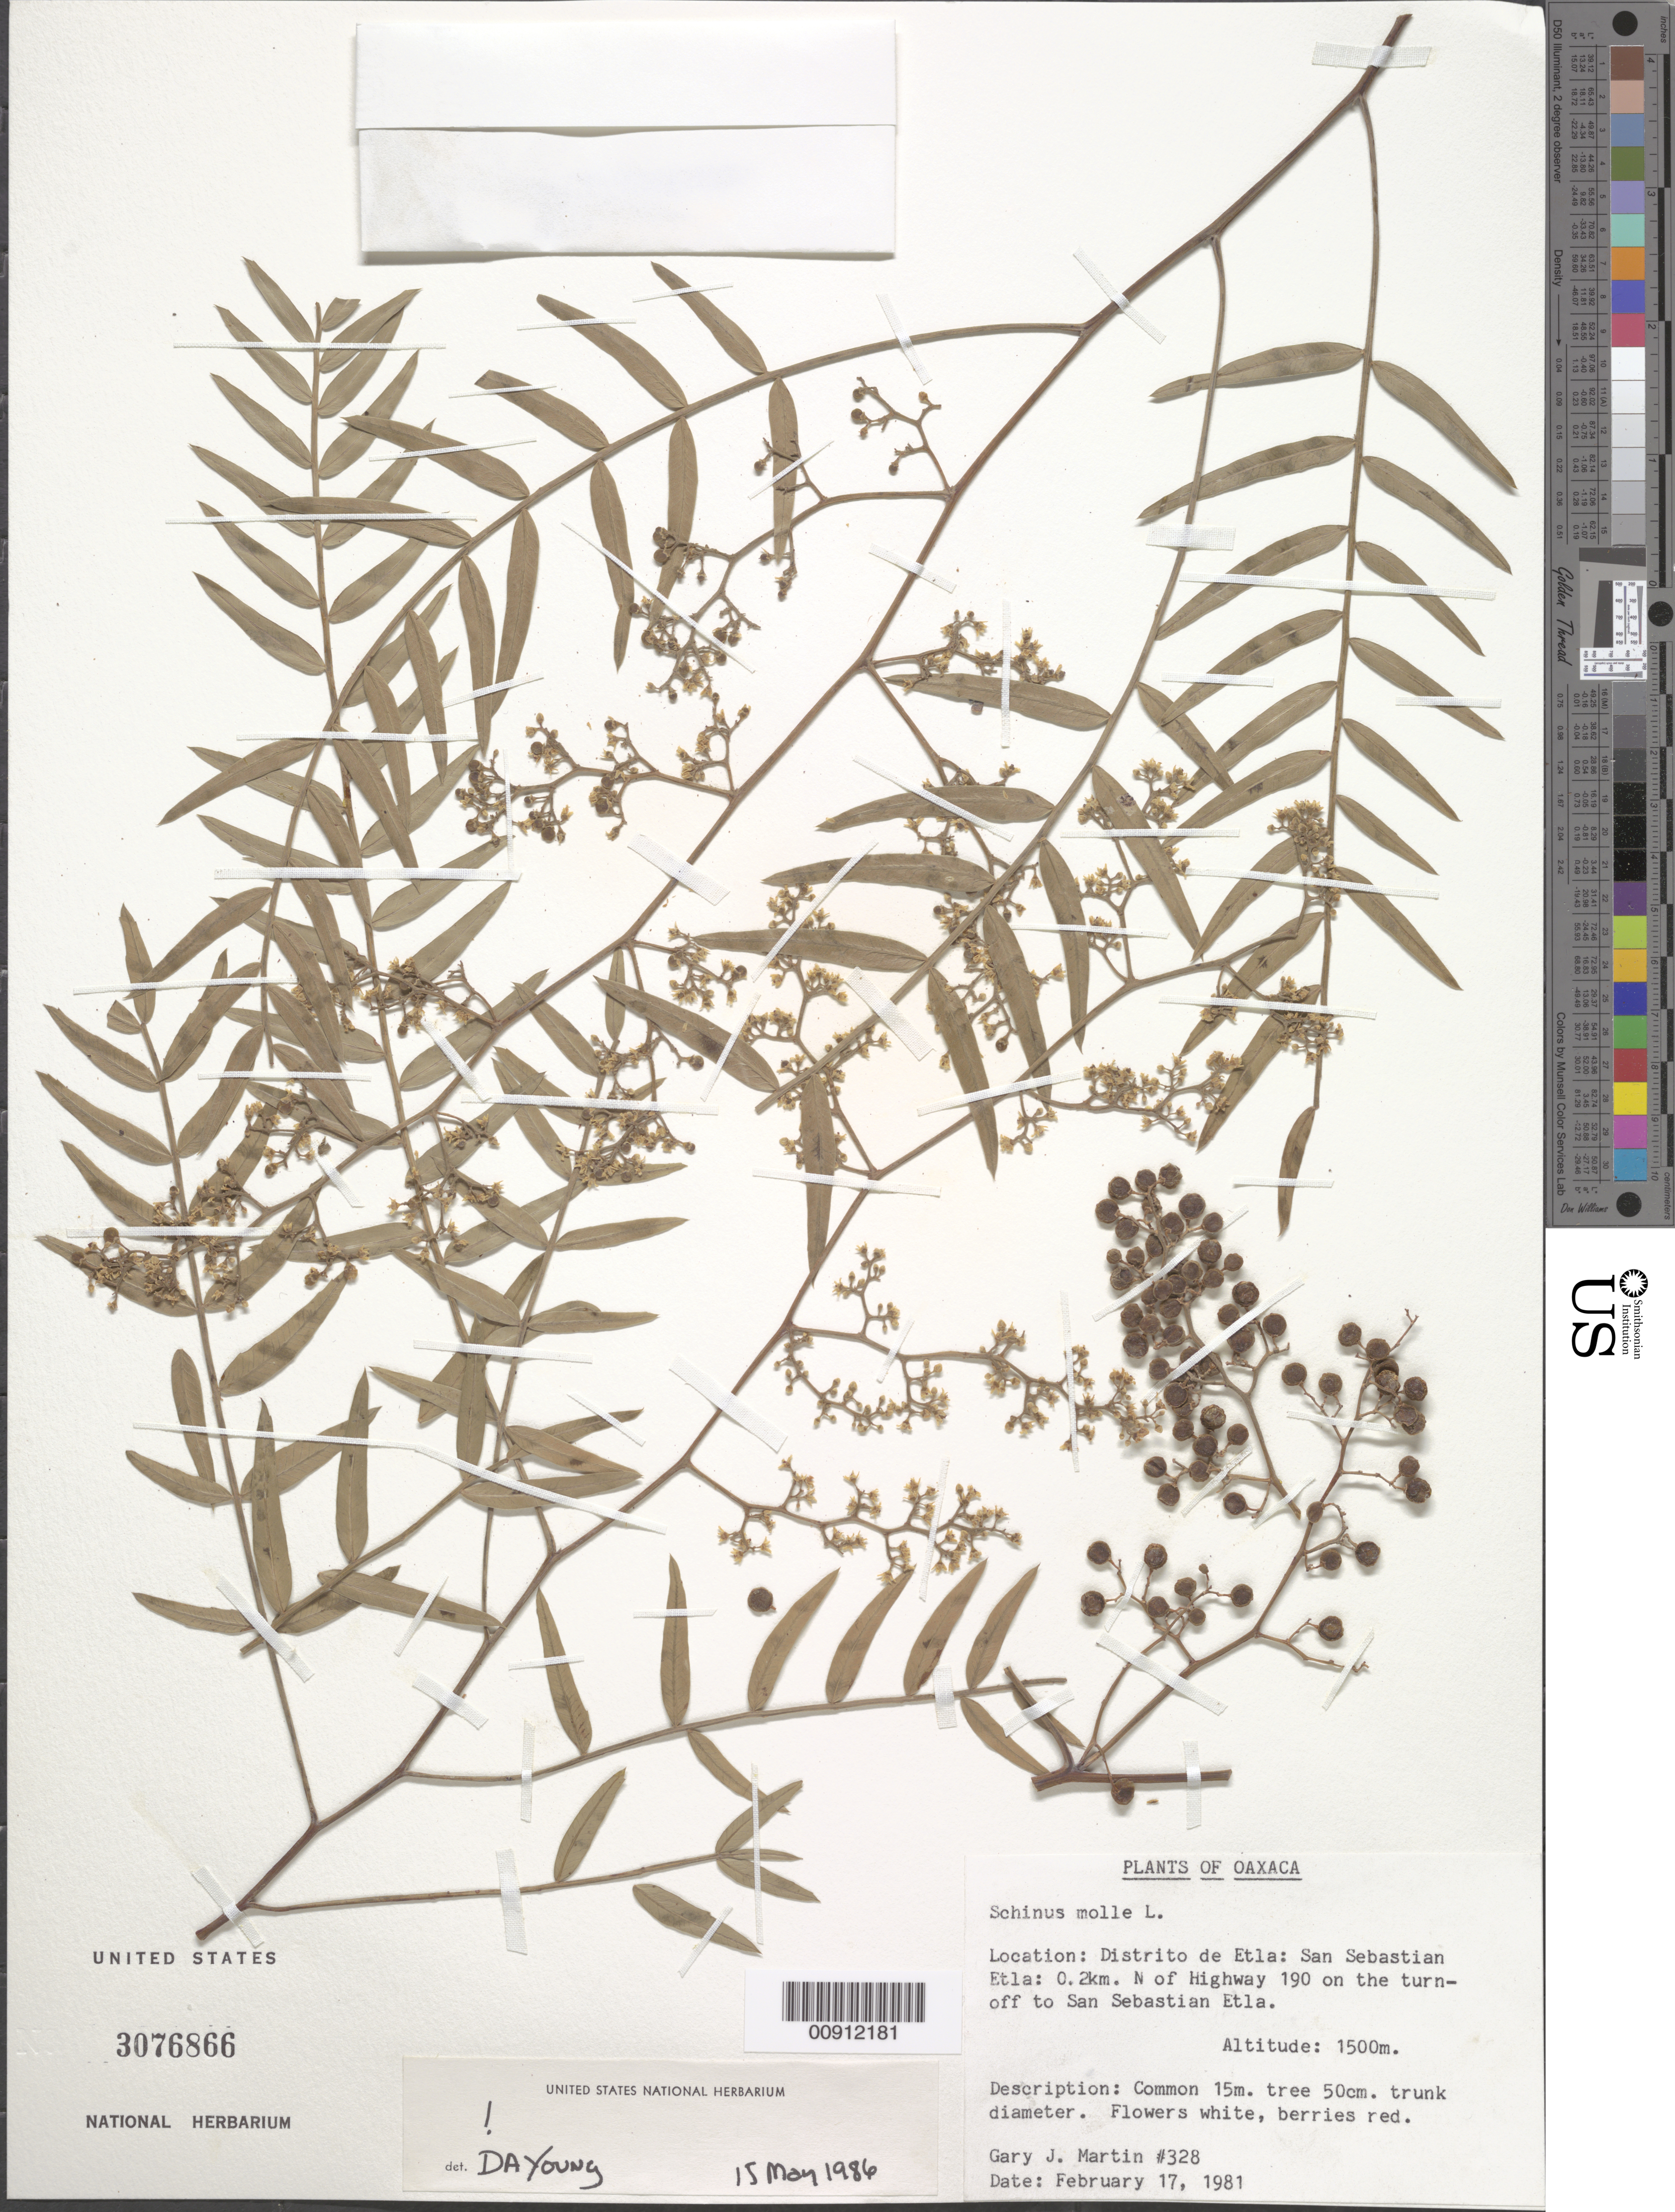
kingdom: Plantae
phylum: Tracheophyta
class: Magnoliopsida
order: Sapindales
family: Anacardiaceae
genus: Schinus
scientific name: Schinus areira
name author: L.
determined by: Mitchell, John D.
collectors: G. J. Martin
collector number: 328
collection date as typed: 17 Feb 1981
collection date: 1981-02-17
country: Mexico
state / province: Oaxaca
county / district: Etla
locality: Oaxaca: Distrito de Etla: San Sebastian Etla: 0.2 km. N of Highway 190 on the turn-off to San Sebastian Etla.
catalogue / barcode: US 3076866